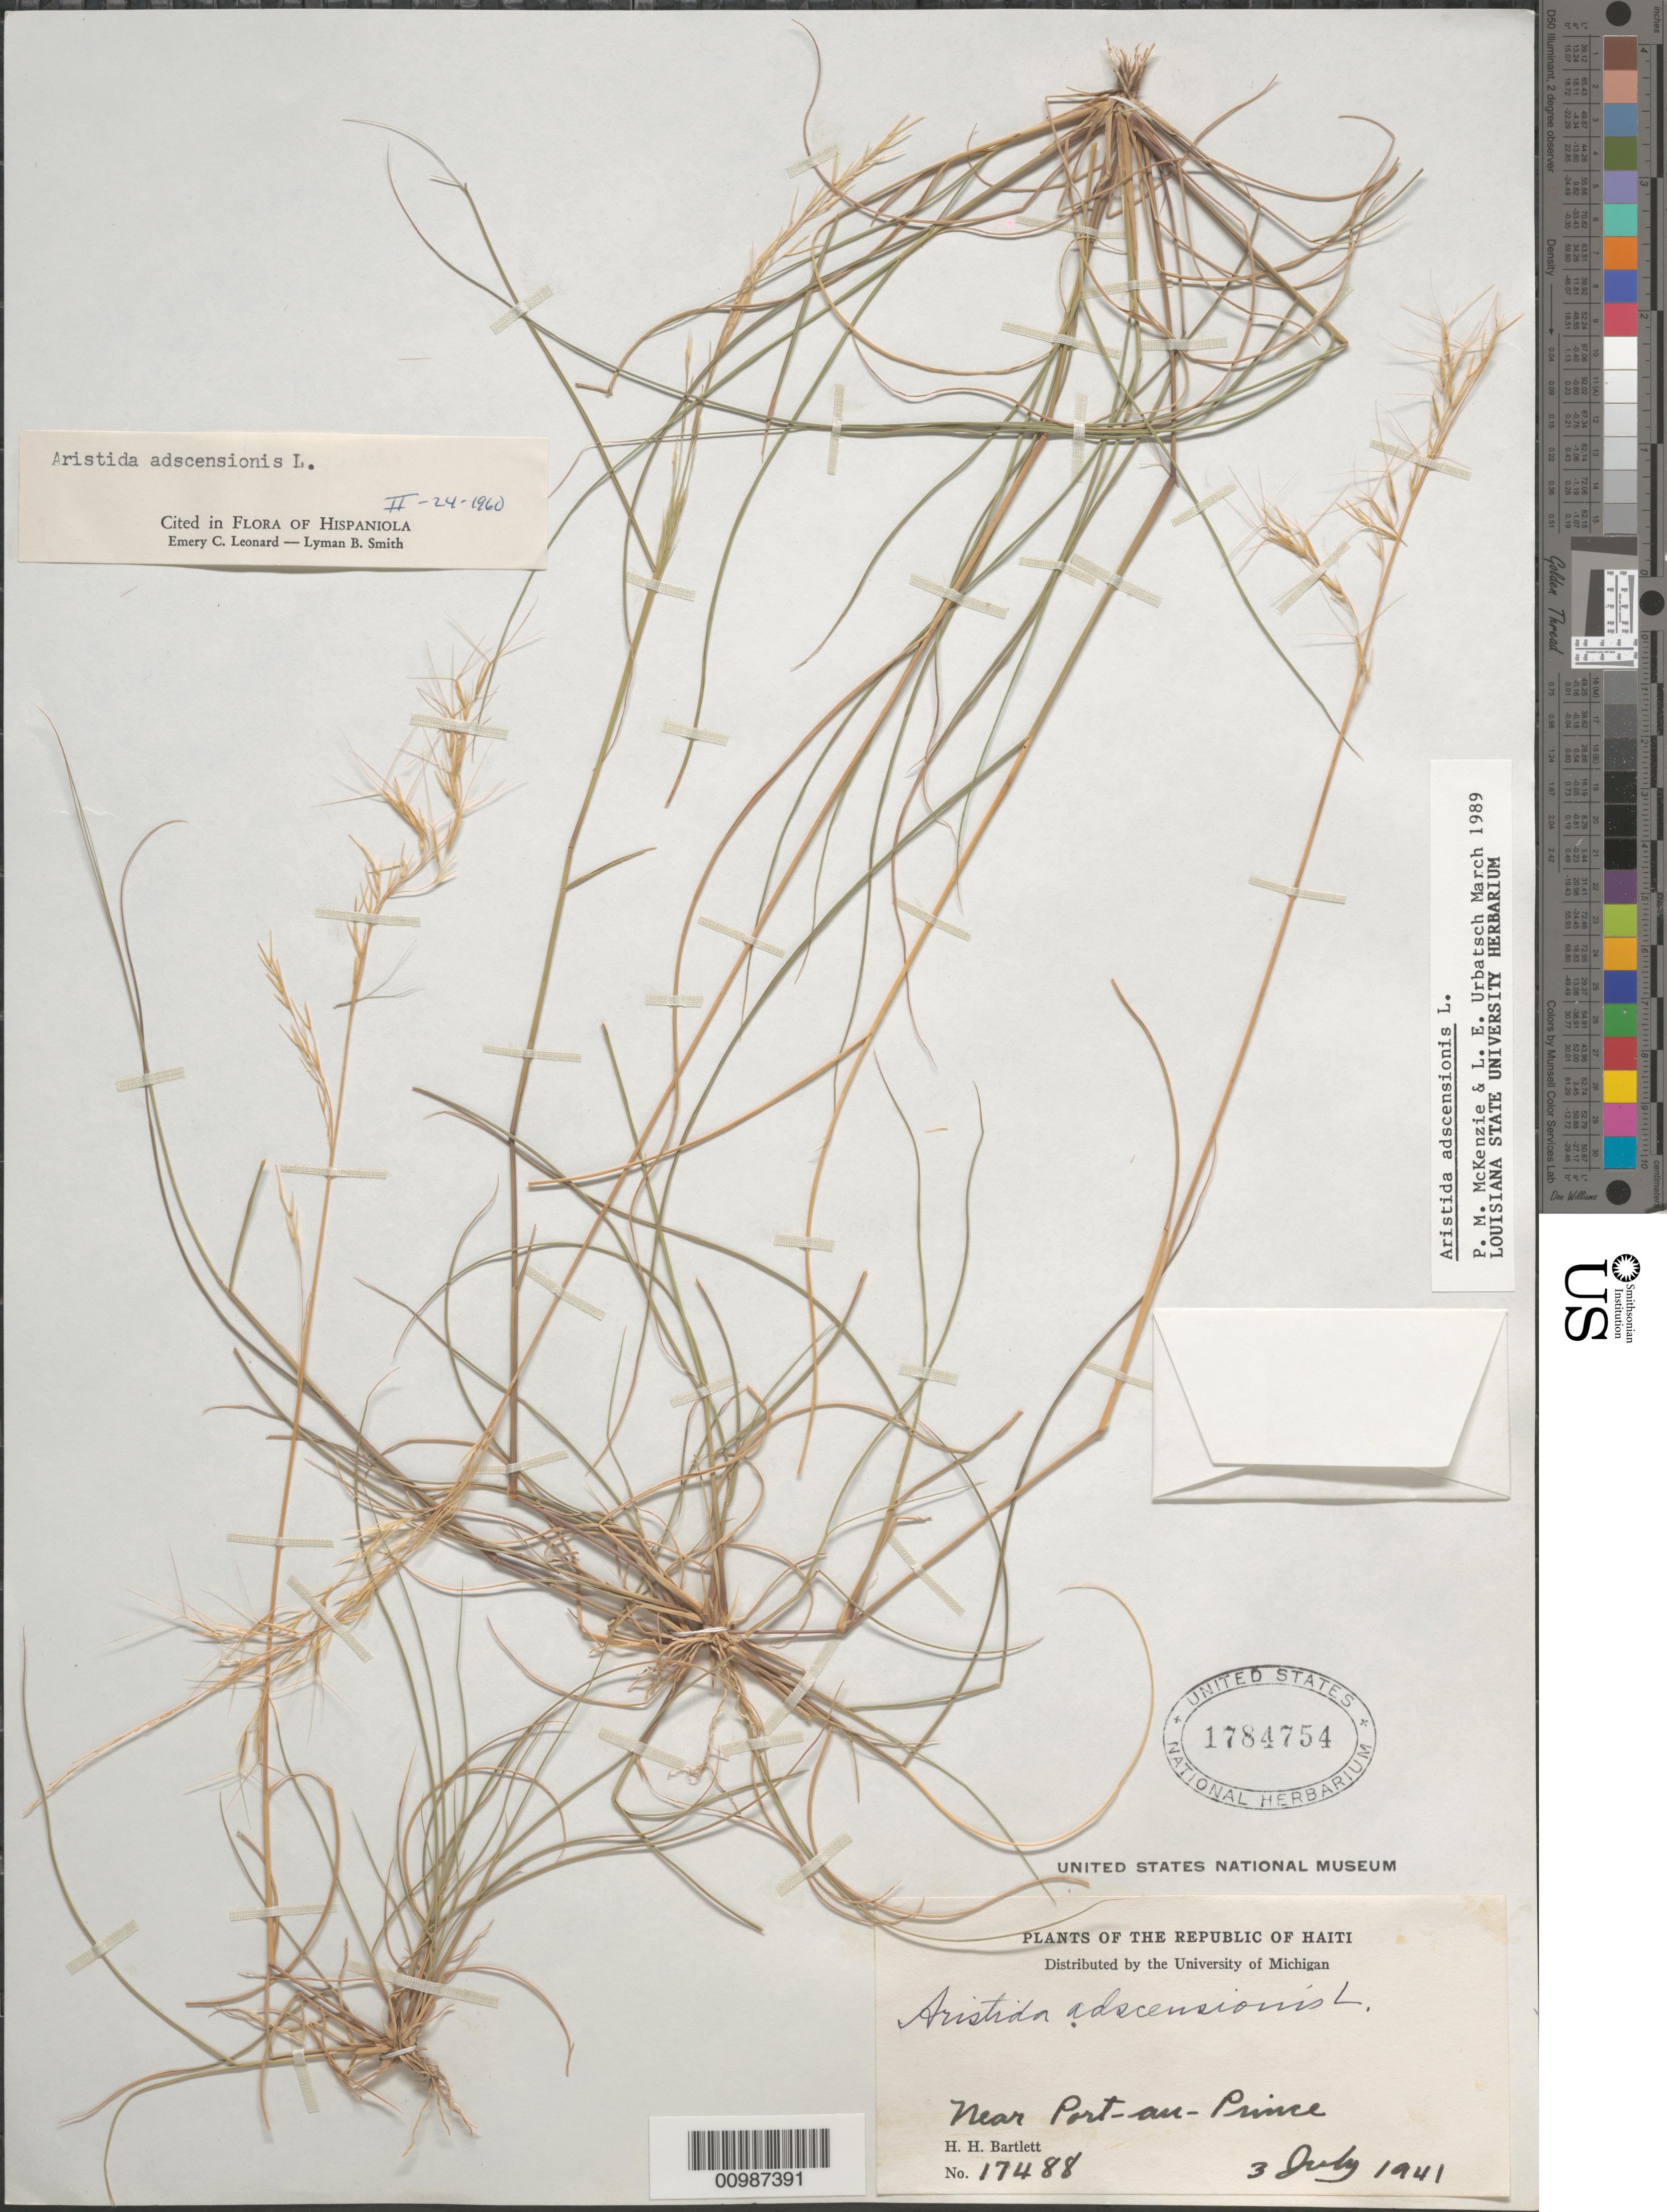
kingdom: Plantae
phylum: Tracheophyta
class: Liliopsida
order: Poales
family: Poaceae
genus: Aristida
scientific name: Aristida adscensionis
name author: L.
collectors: H. H. Bartlett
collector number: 17488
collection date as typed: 03 Jul 1941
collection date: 1941-07-03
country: Haiti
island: Hispaniola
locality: Near Port-au-Prince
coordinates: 0 N, 0 E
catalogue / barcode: US 1784754